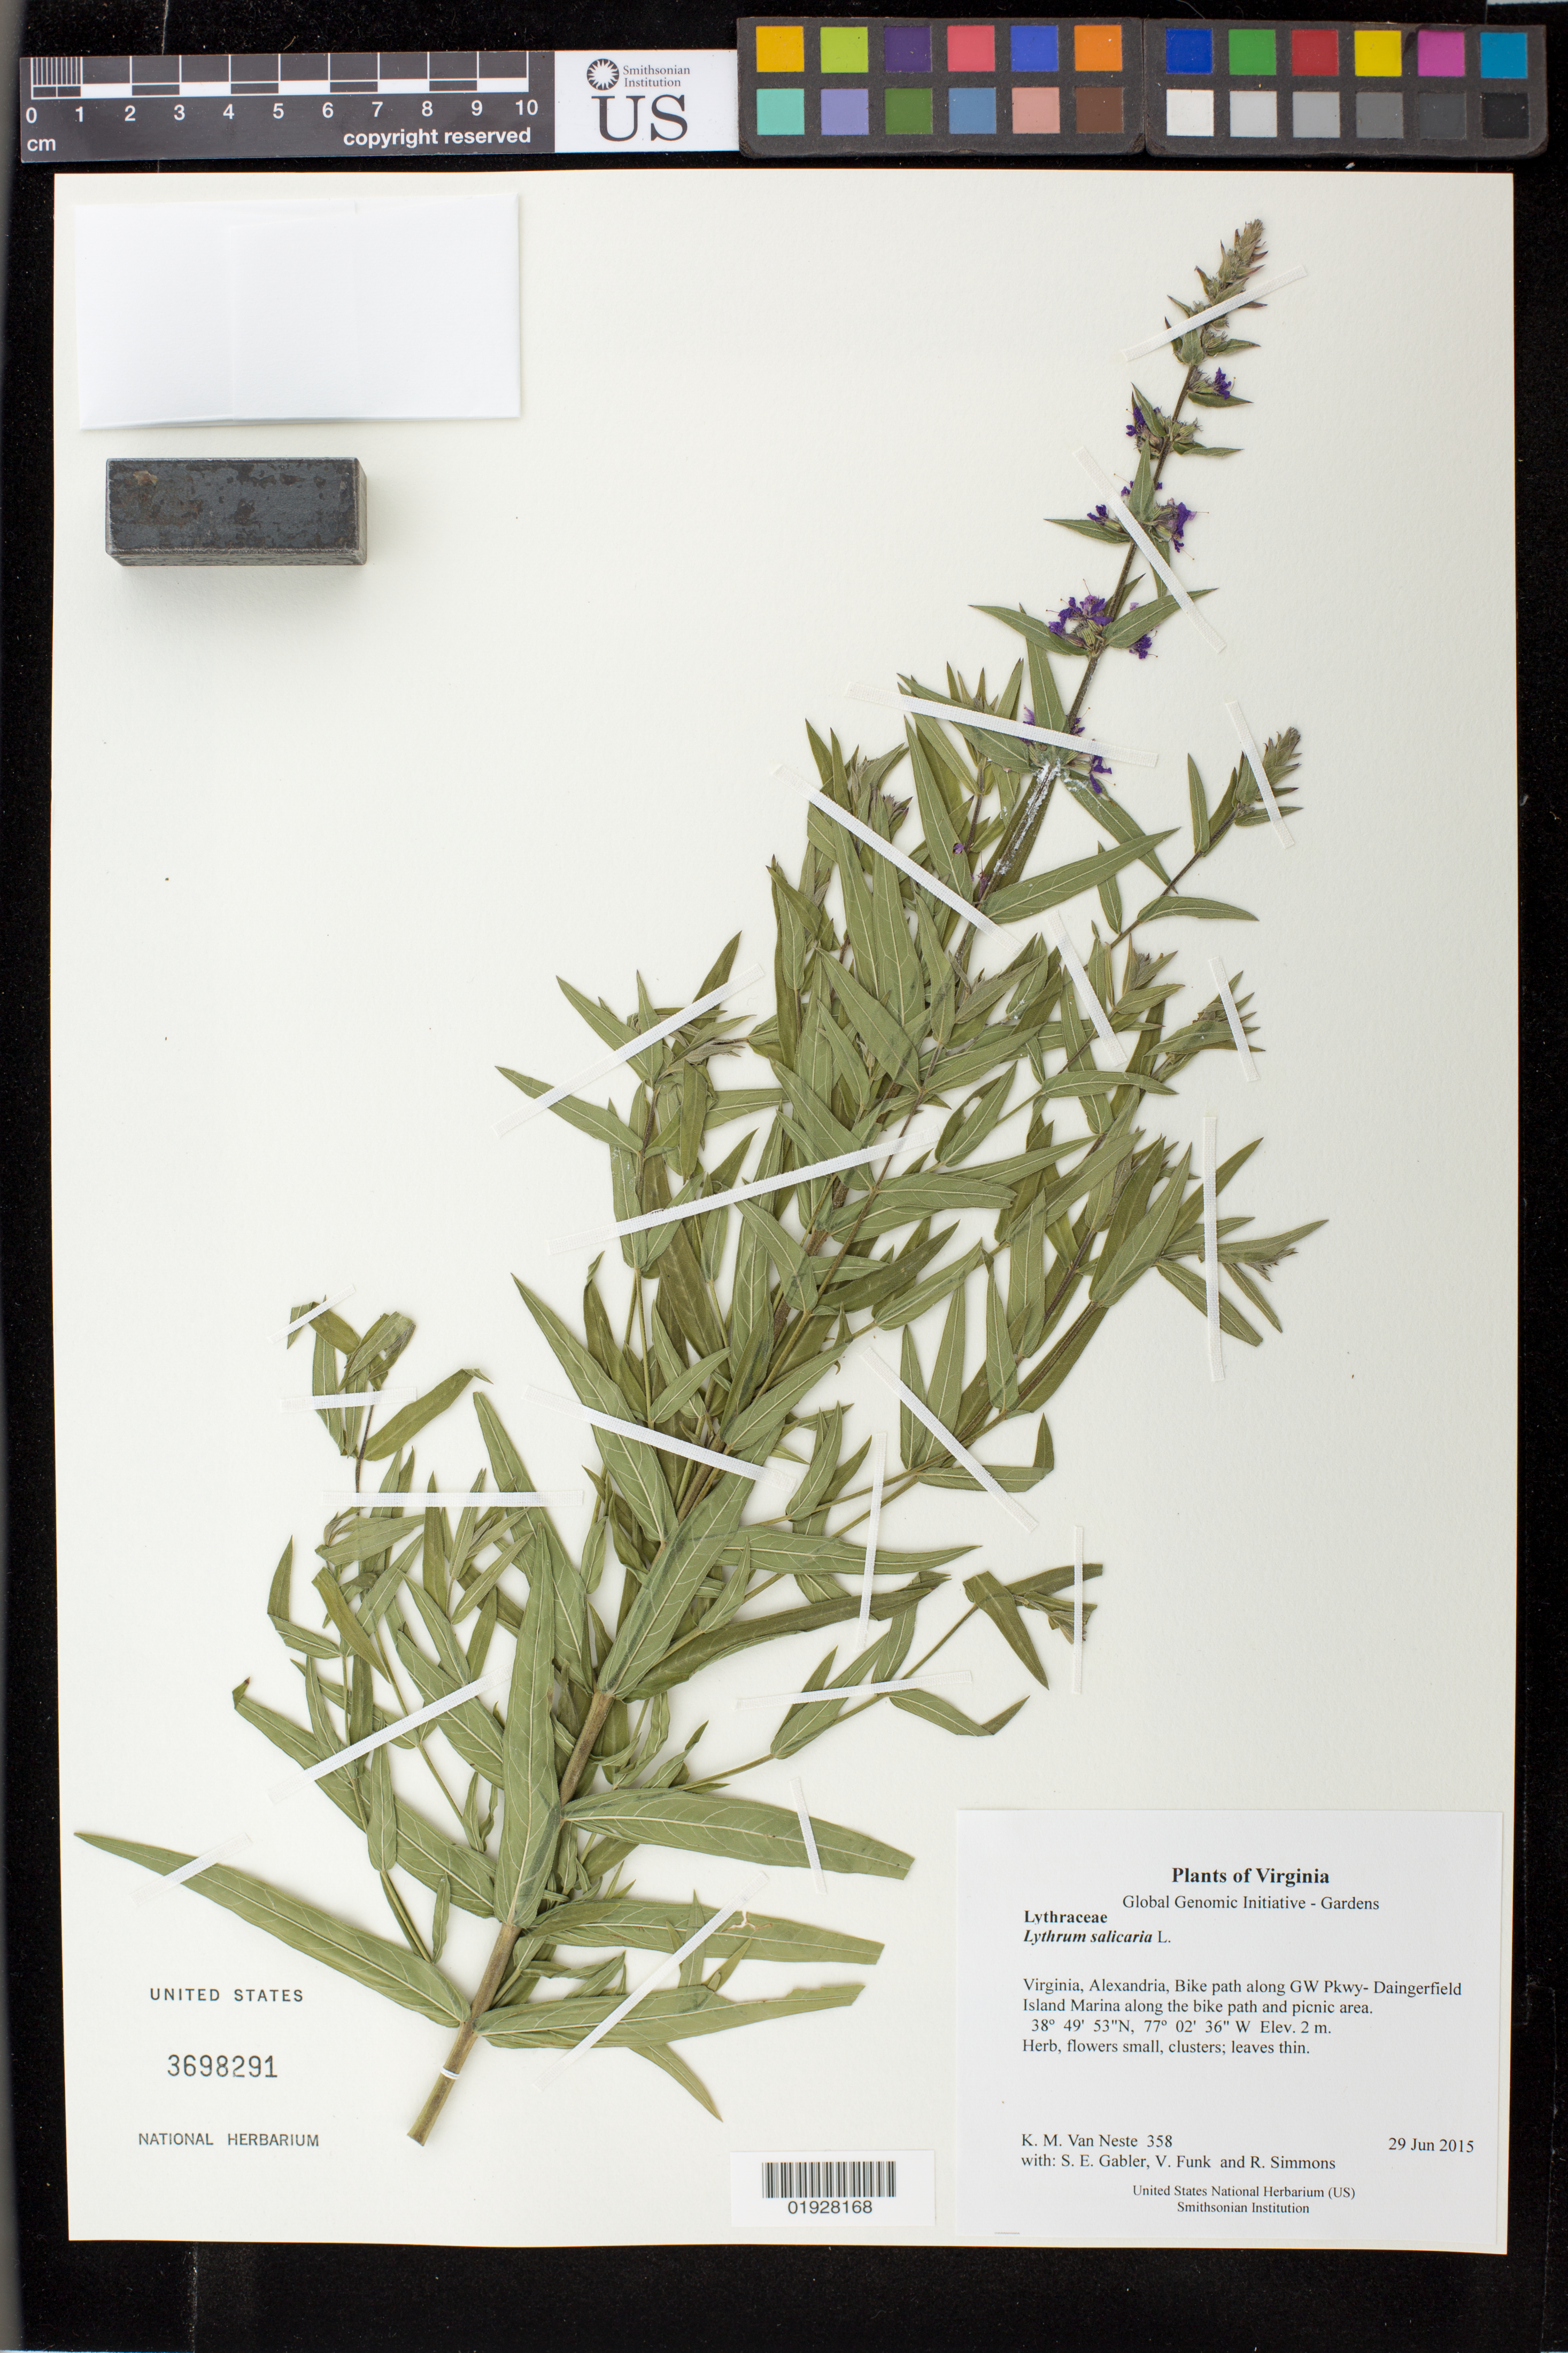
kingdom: Plantae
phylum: Tracheophyta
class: Magnoliopsida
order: Myrtales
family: Lythraceae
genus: Lythrum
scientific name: Lythrum salicaria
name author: L.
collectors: K. M. Van Neste, S. E. Gabler, V. Funk & R. Simmons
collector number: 358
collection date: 2015-06-29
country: United States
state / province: Virginia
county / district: City of Alexandria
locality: Bike path along GW Pkwy- Dangerfield Island Marina along the bike path and picnic area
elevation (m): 2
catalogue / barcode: US 3698291